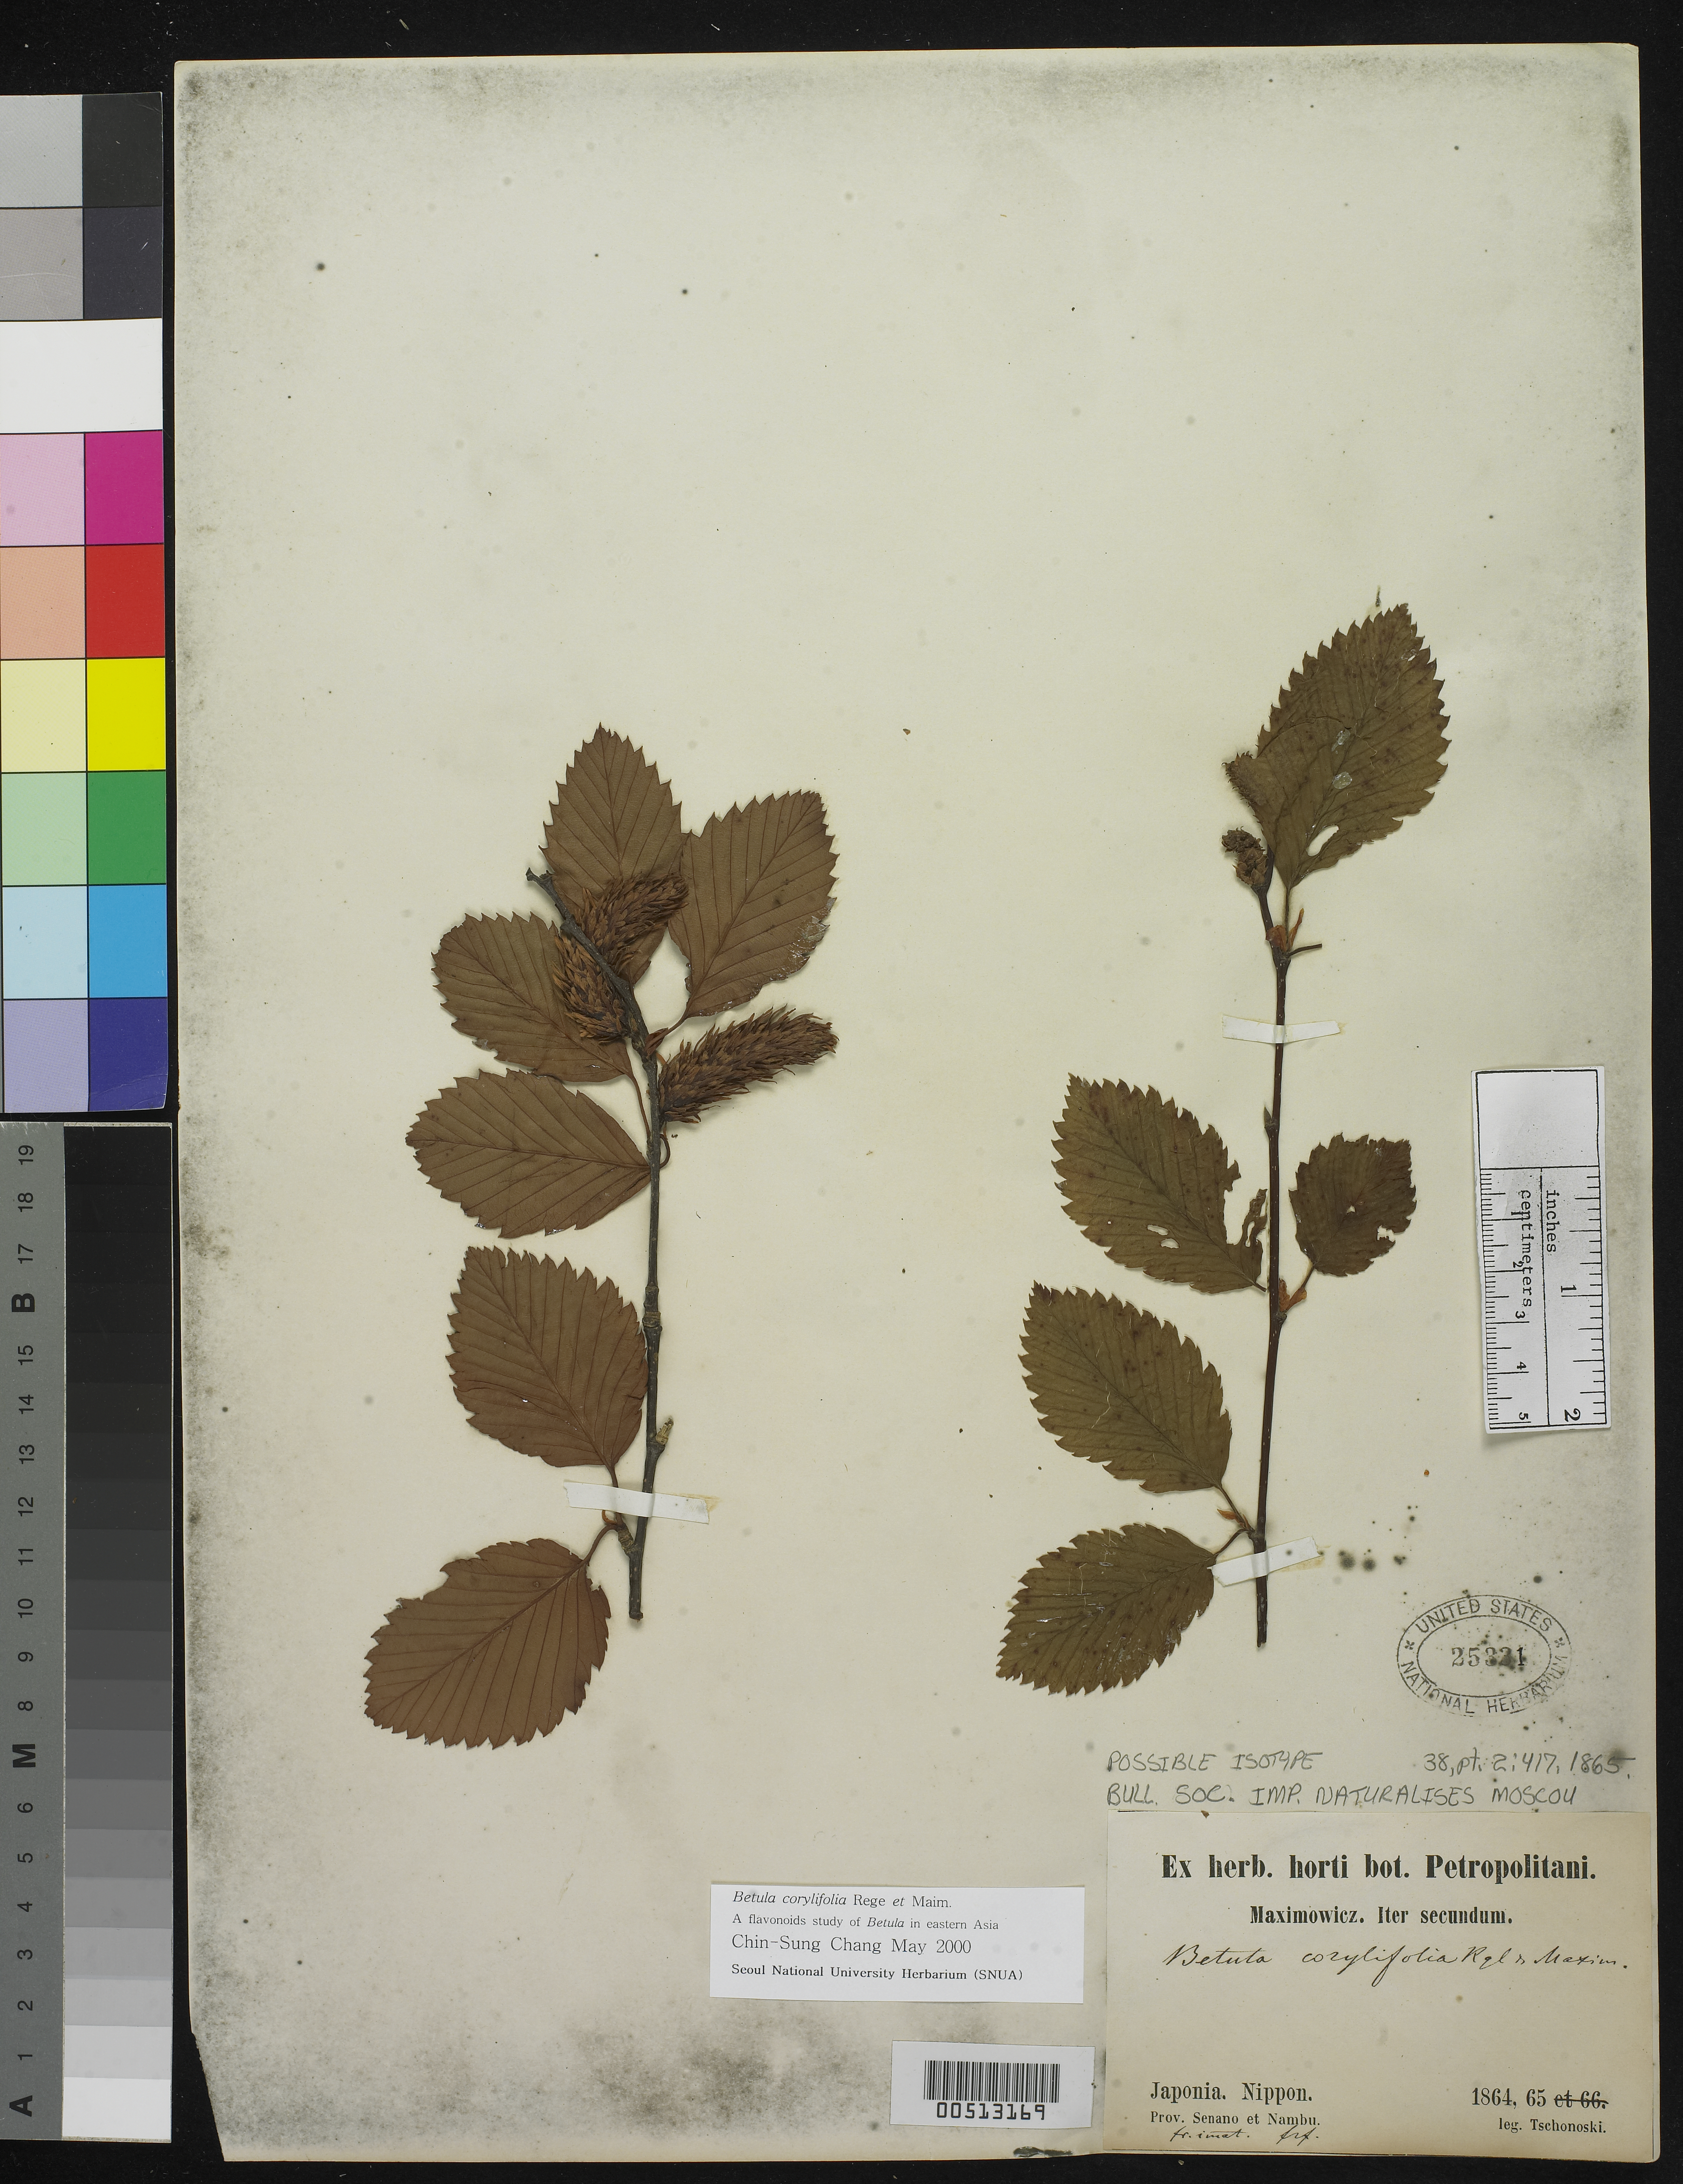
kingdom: Plantae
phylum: Tracheophyta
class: Magnoliopsida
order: Fagales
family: Betulaceae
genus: Betula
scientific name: Betula corylifolia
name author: Regel & Maxim.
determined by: Chang, C. S., (SNUA)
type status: Possible Isotype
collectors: S. Tschonoski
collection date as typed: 1864 to -- --- 1865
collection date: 1864/1865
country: Japan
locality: Nippon, Prov. Senano & Nambu.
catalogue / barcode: US 25331